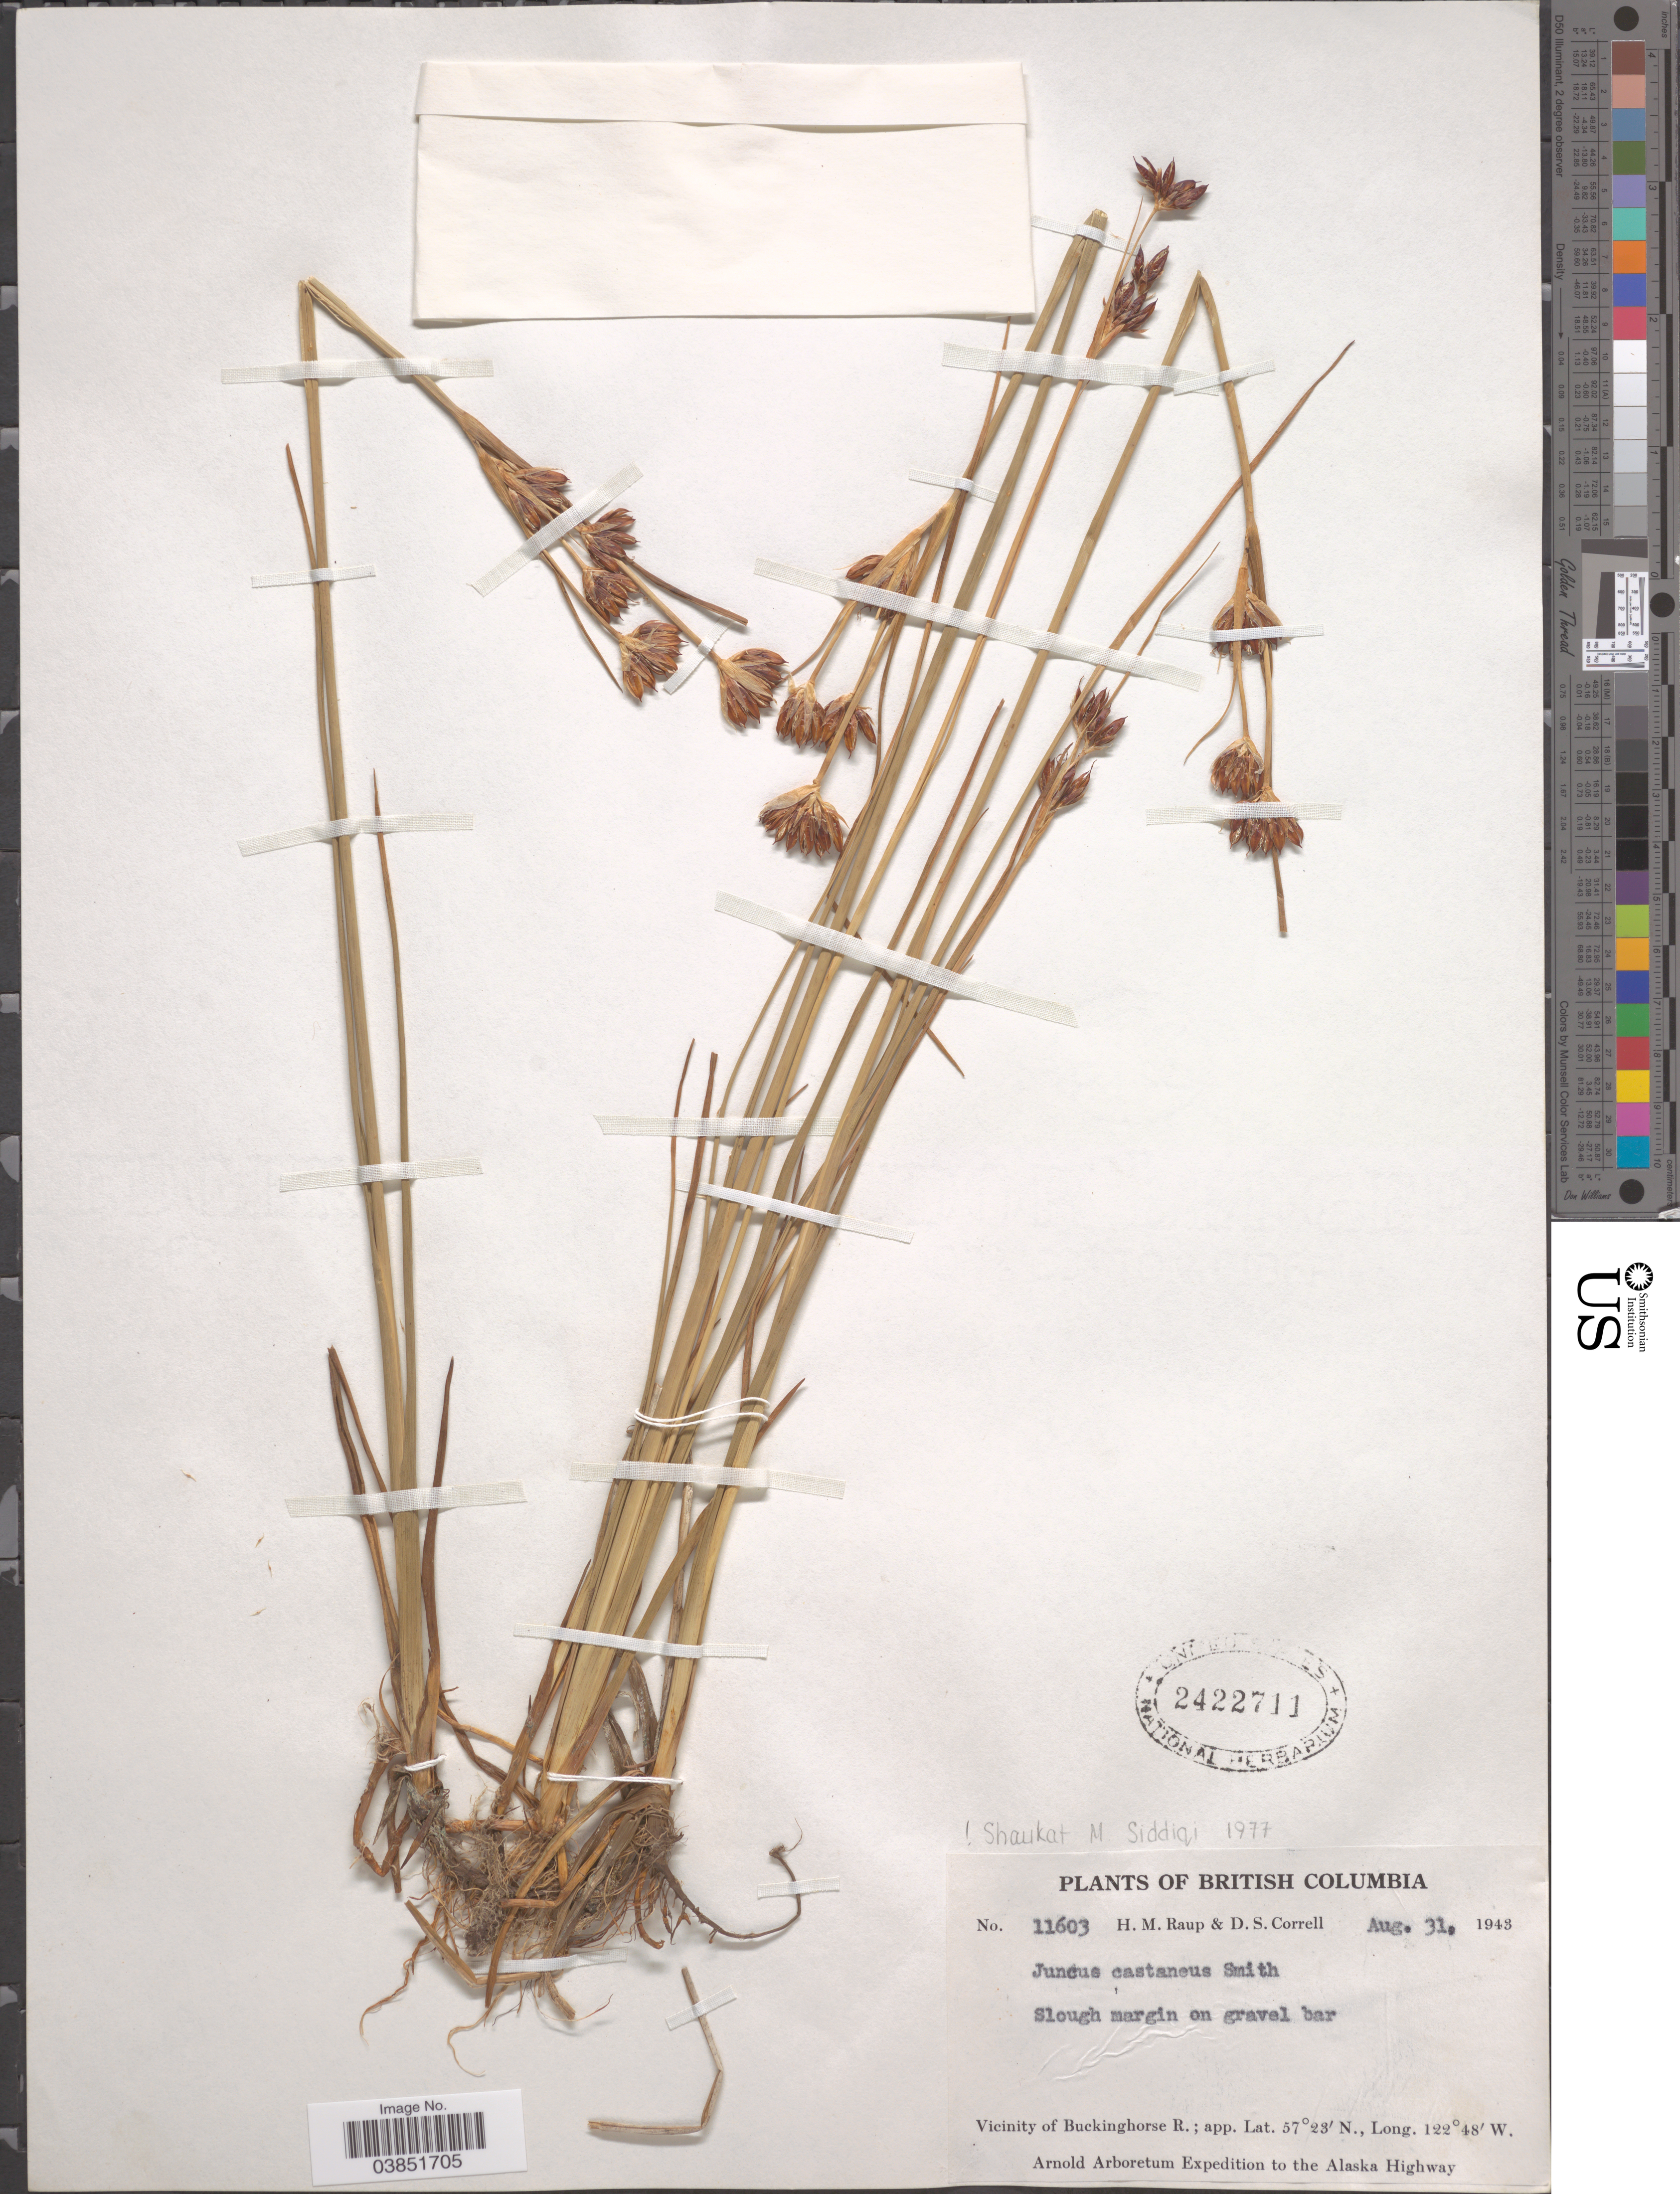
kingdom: Plantae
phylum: Tracheophyta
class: Liliopsida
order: Poales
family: Juncaceae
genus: Juncus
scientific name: Juncus castaneus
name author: Sm.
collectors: H. Raup & D. S. Correll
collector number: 11603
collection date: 1943-08-31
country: Canada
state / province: British Columbia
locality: Vicinity of Buckinghorse R. The Alaska Highway.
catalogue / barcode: US 2422711